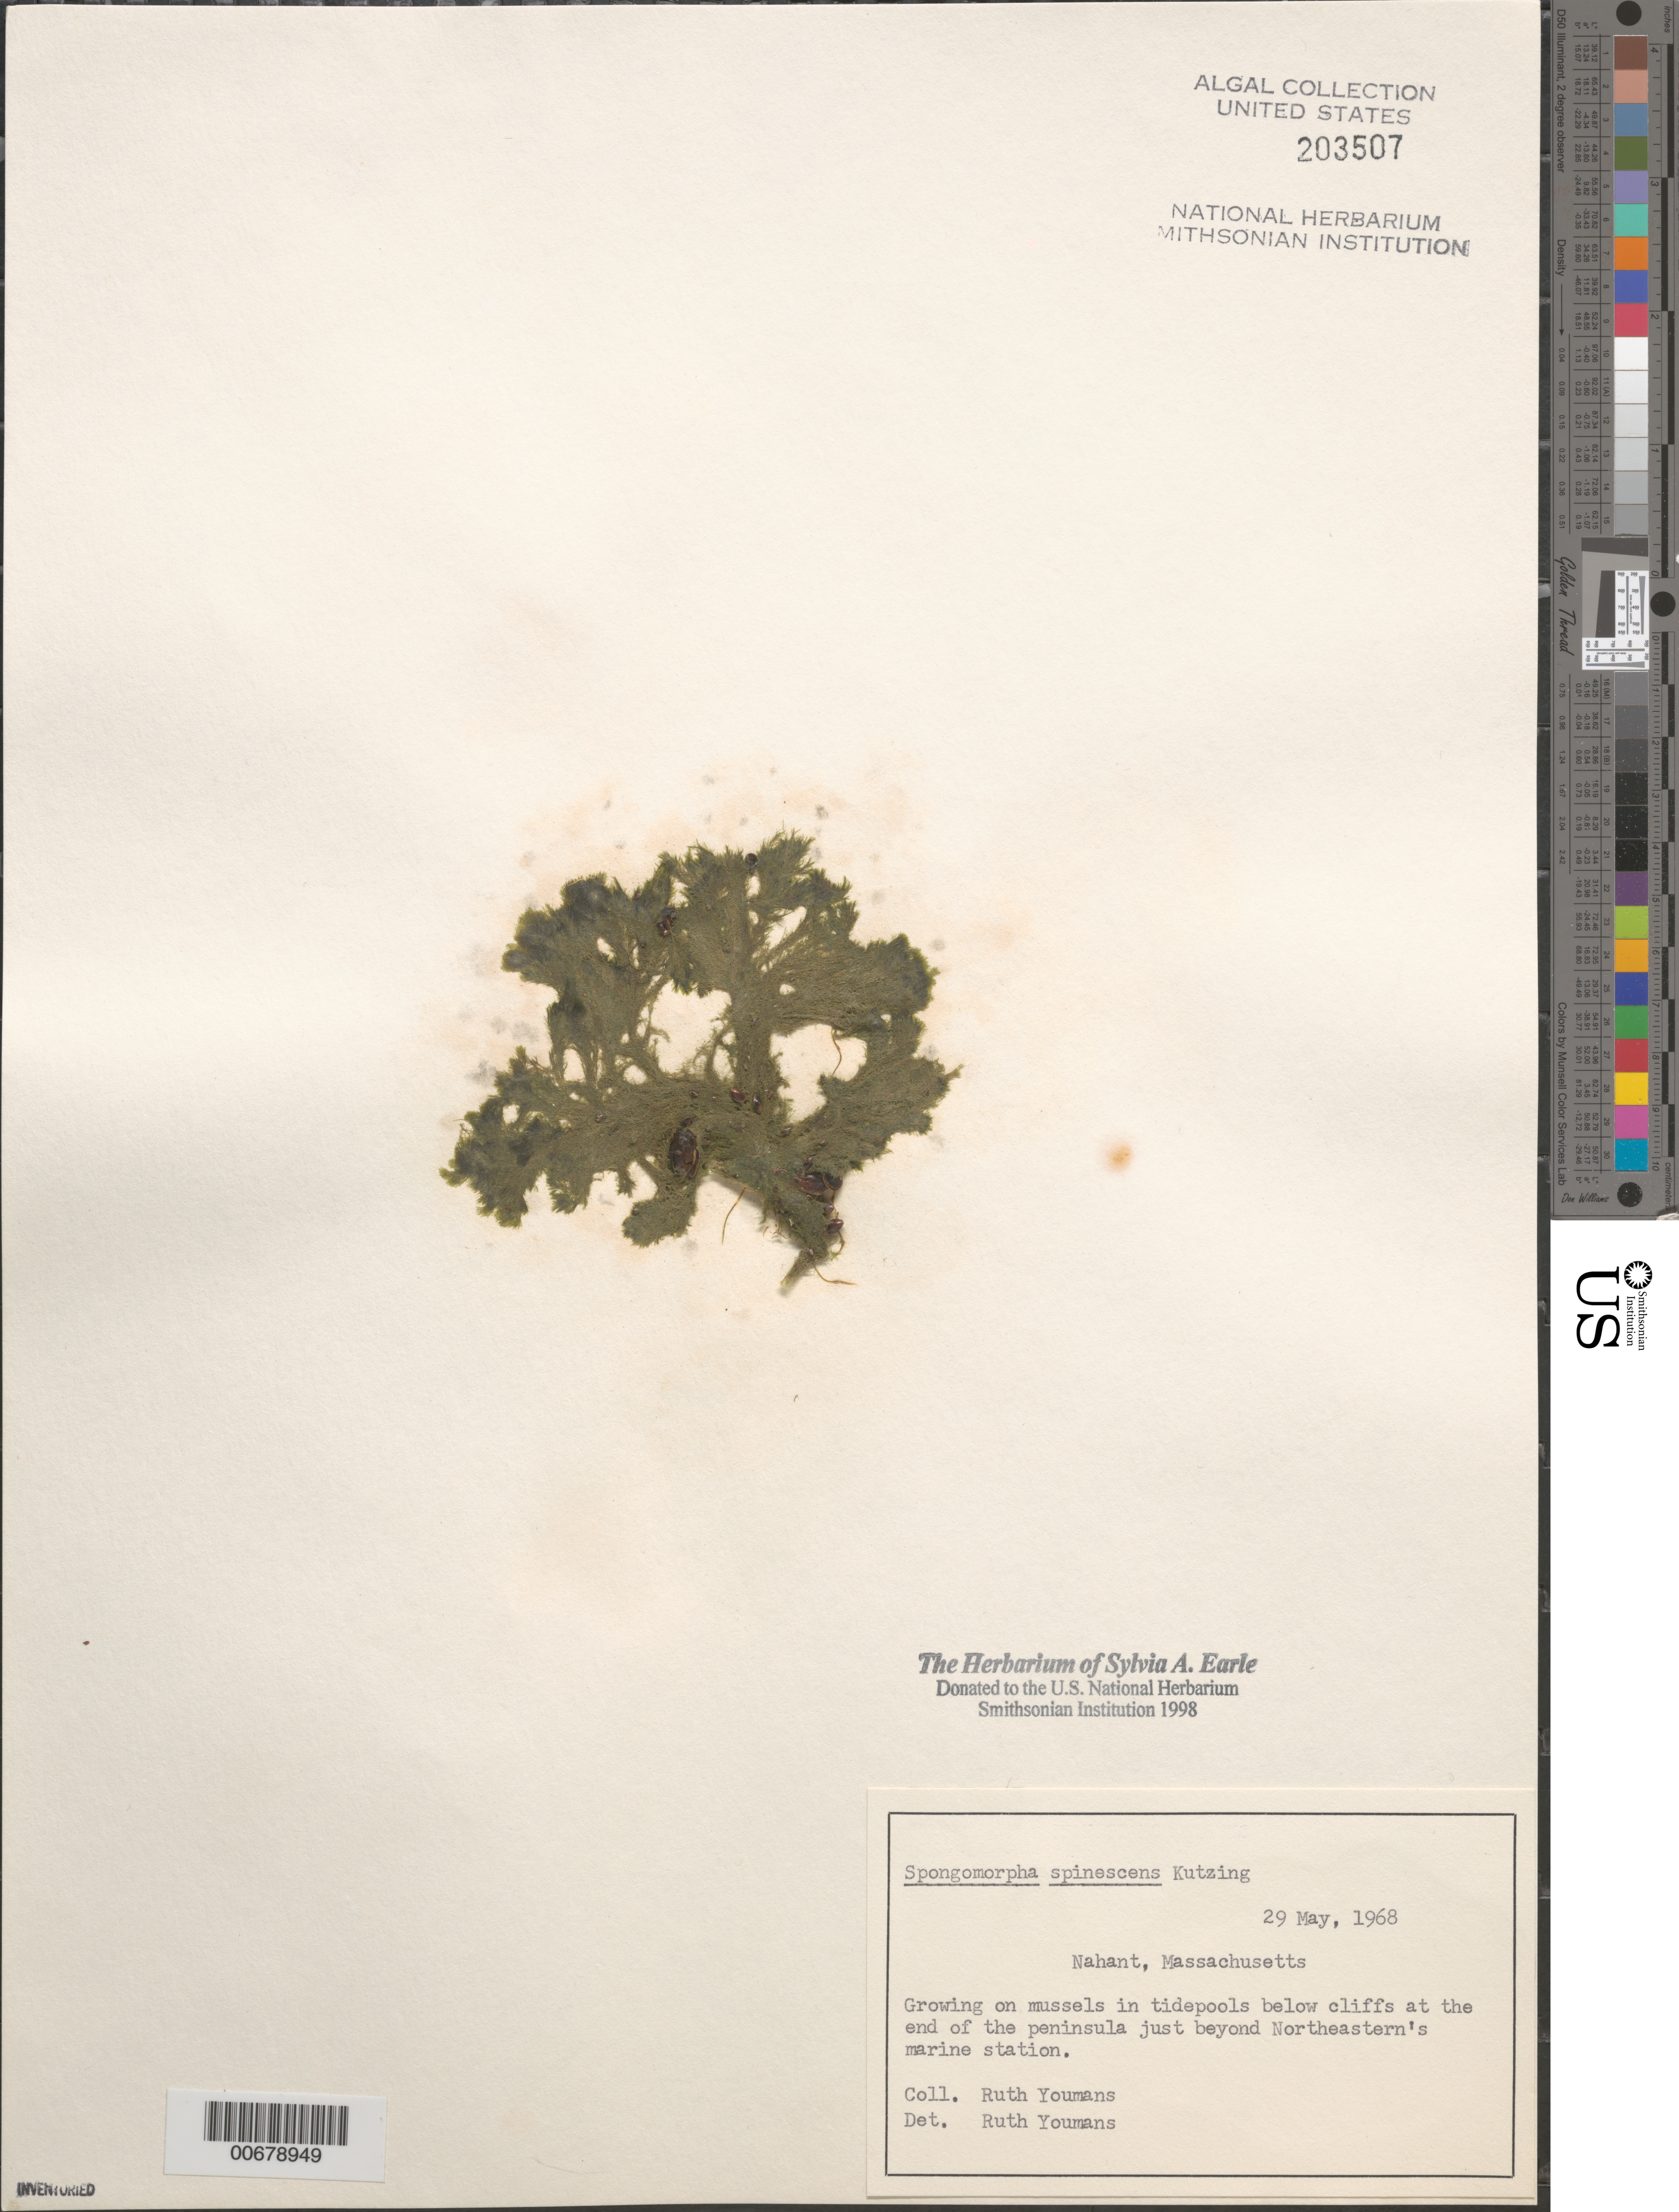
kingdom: Plantae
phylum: Chlorophyta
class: Ulvophyceae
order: Ulotrichales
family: Ulotrichaceae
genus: Acrosiphonia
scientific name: Acrosiphonia spinescens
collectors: R. Youmans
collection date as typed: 29 May 1968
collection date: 1968-05-29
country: United States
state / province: Massachusetts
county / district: Essex County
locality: Peninsula end just beyond Northeastern University's marine station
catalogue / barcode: US 203507